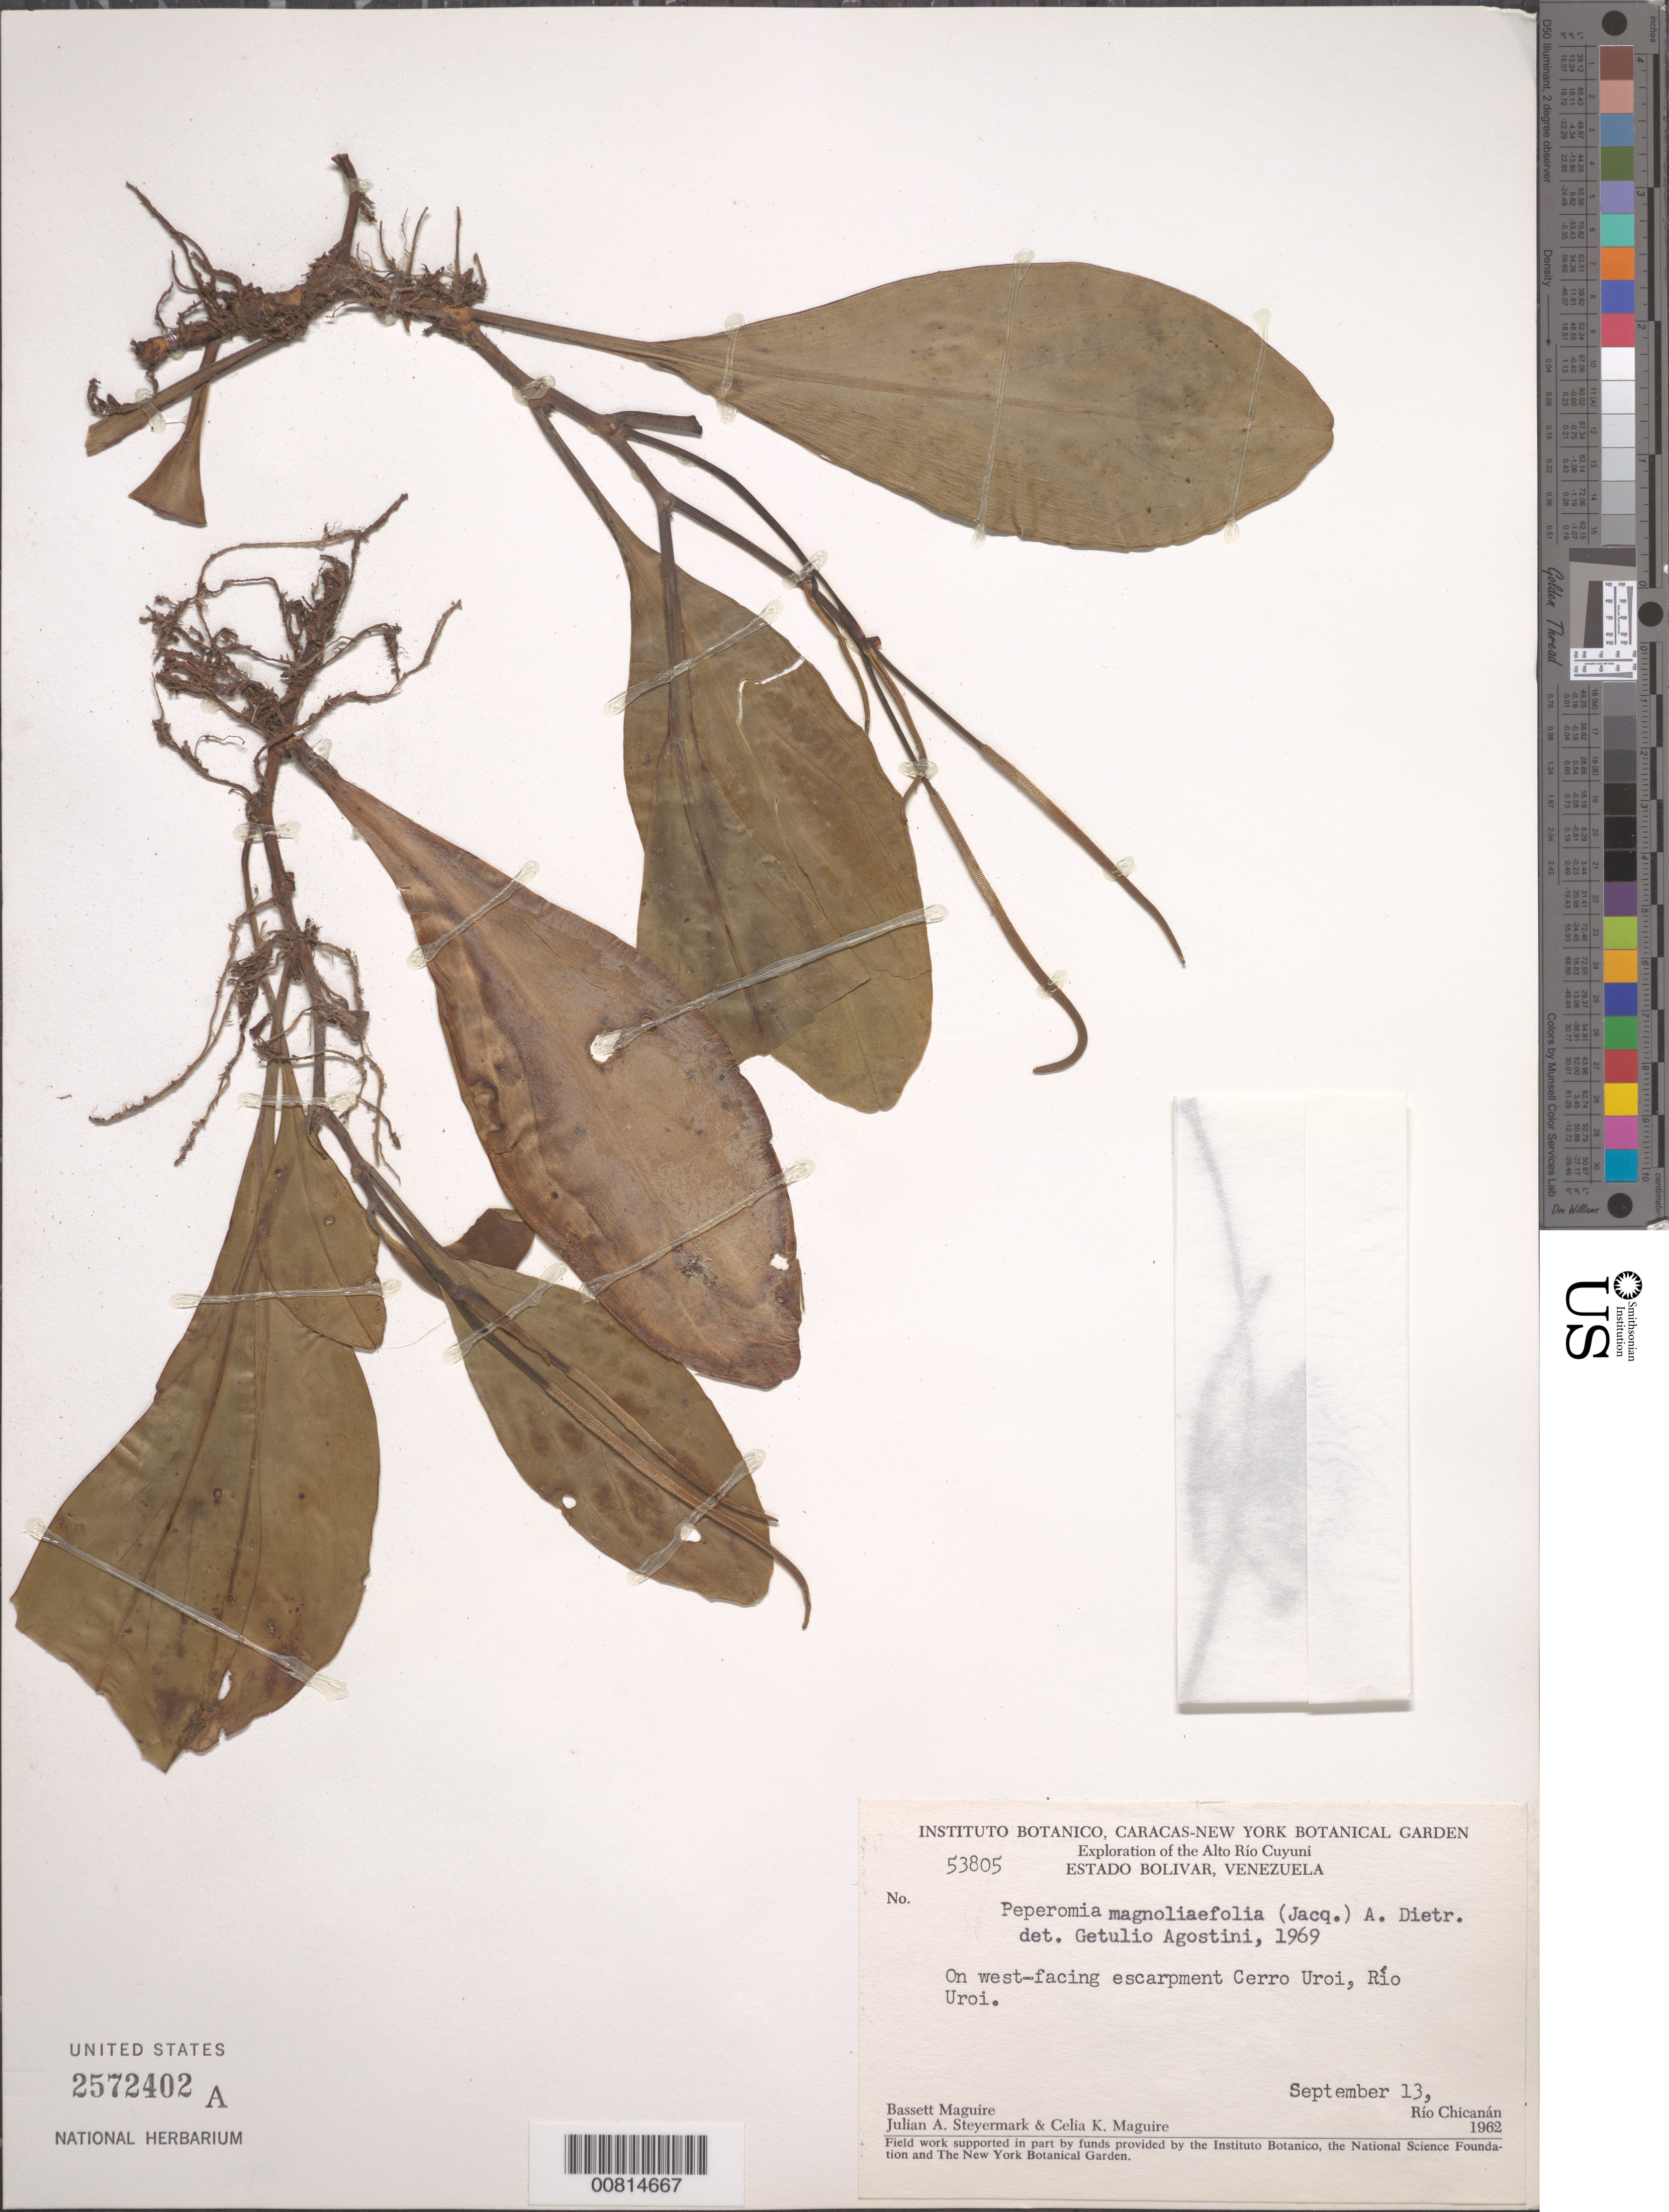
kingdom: Plantae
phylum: Tracheophyta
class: Magnoliopsida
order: Piperales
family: Piperaceae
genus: Peperomia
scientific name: Peperomia magnoliifolia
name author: (Jacq.) A. Dietr.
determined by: Agostini, G.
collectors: B. Maguire, J. Steyermark & C. K. Maguire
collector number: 53805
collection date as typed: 13-Sep-62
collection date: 1962-09-13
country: Venezuela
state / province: Bolívar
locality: Alto Río Cuyuni, Cerro Uroi, Río Uroi, between talus slope and Base Camp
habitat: W-facing escarpment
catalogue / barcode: US 2572402A